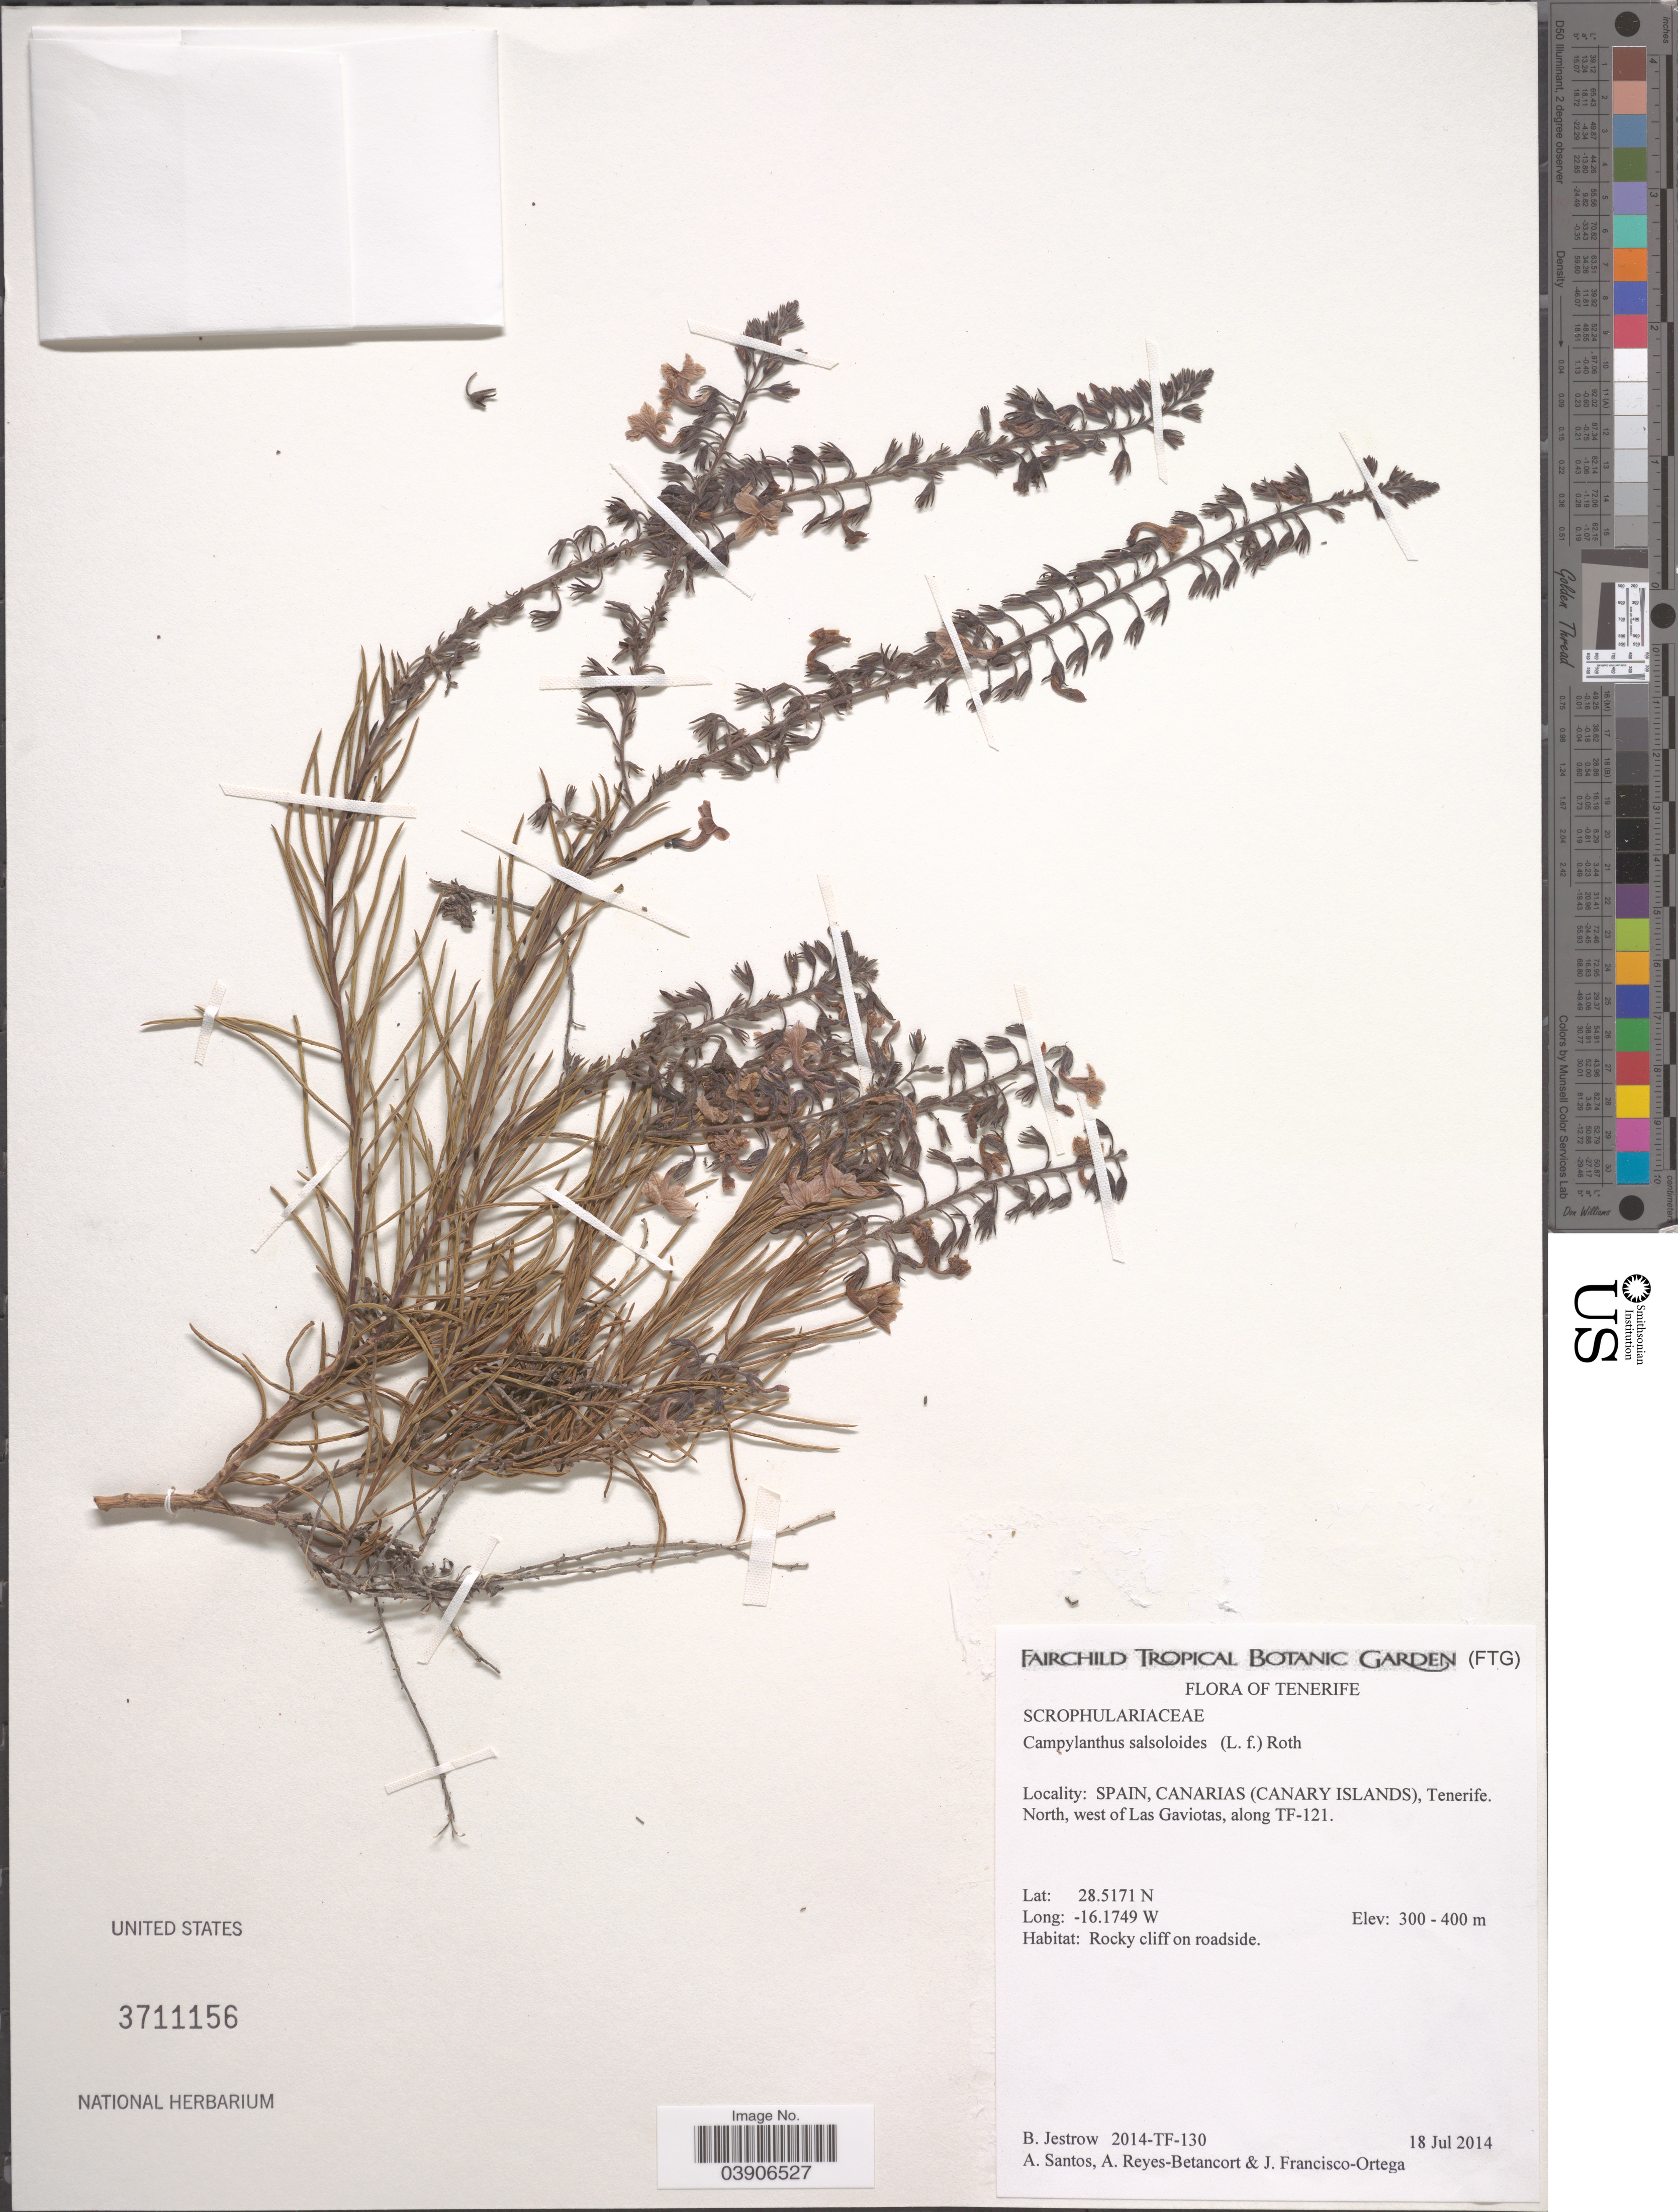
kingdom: Plantae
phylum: Tracheophyta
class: Magnoliopsida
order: Lamiales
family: Plantaginaceae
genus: Campylanthus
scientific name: Campylanthus salsoloides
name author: (L. f.) Roth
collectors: B. Jestrow, A. Santos, A. Reyes-Betancort & J. Ortega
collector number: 2014-TF-130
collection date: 2014-07-18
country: Spain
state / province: Canarias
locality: Tenerife. Canarias (Canary Islands). North, west of Las Gaviotas, along TF-121.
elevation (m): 300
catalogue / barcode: US 3711156